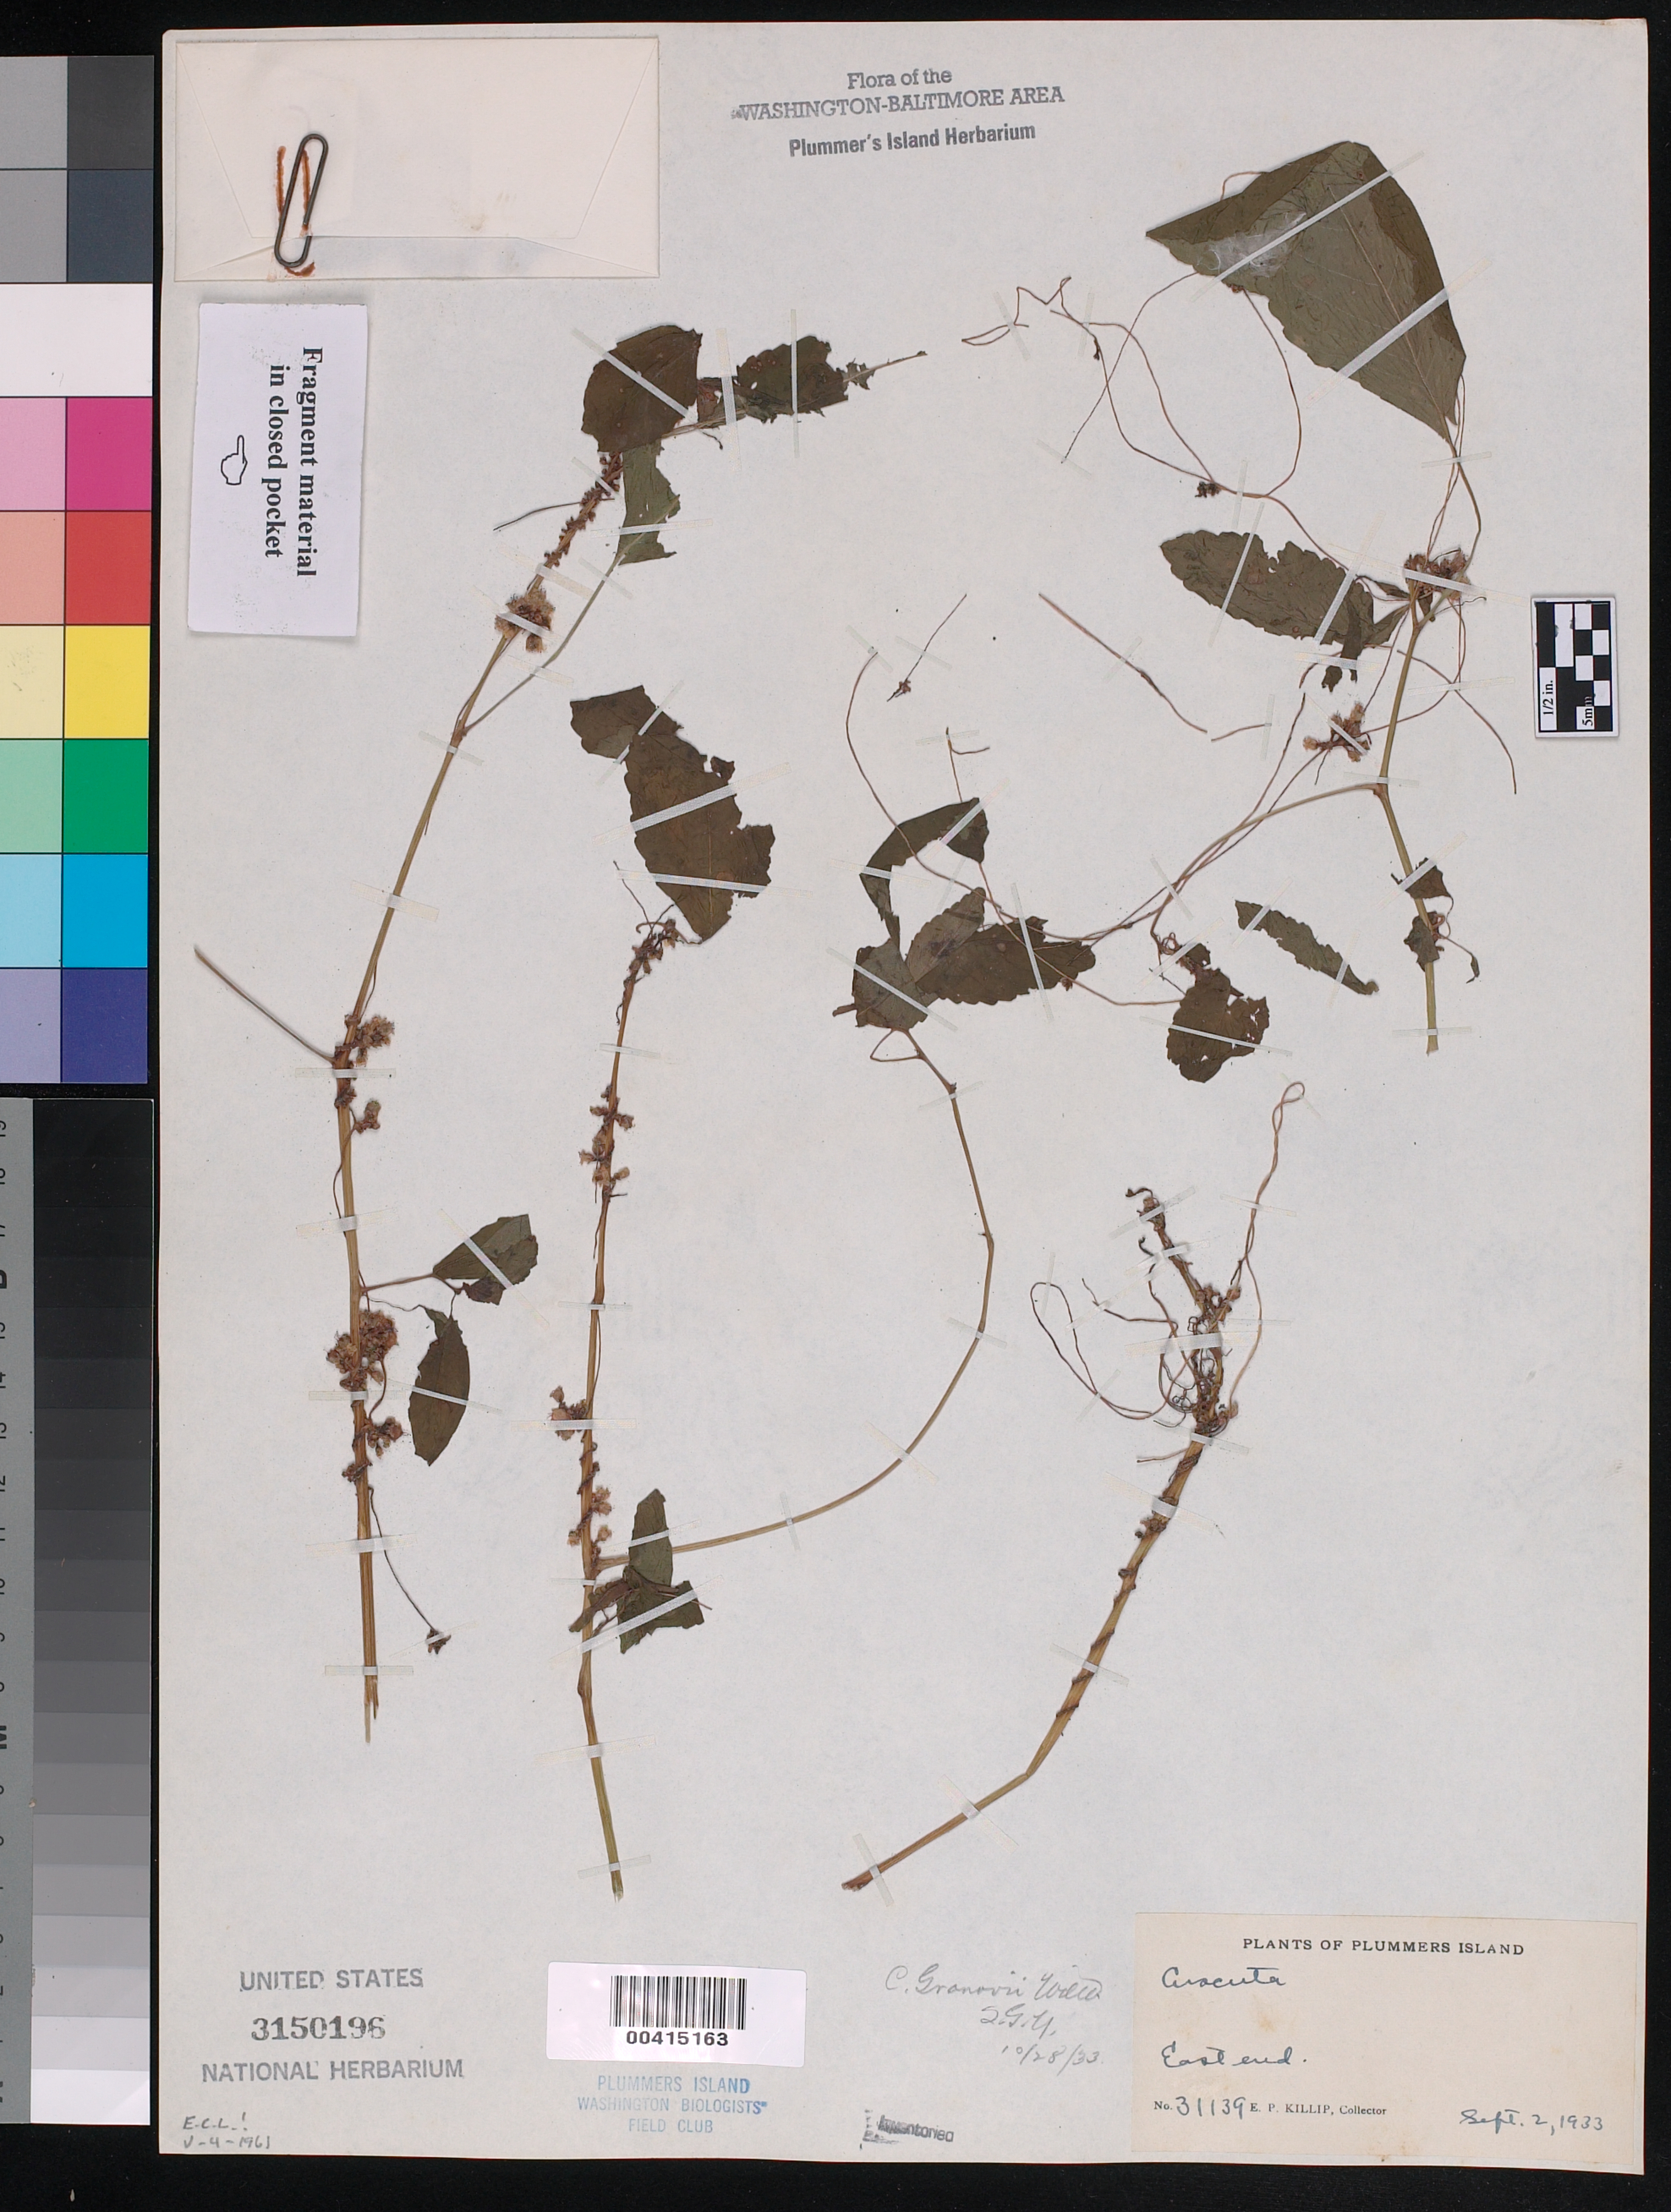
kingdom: Plantae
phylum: Tracheophyta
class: Magnoliopsida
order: Solanales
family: Convolvulaceae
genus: Cuscuta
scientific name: Cuscuta gronovii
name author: Willd. ex Schult.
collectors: E. P. Killip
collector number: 31139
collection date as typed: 02 Sep 1933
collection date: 1933-09-02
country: United States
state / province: Maryland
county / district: Montgomery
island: Plummers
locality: Plummer's Island; east end C. & O. Canal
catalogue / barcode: US 3150196